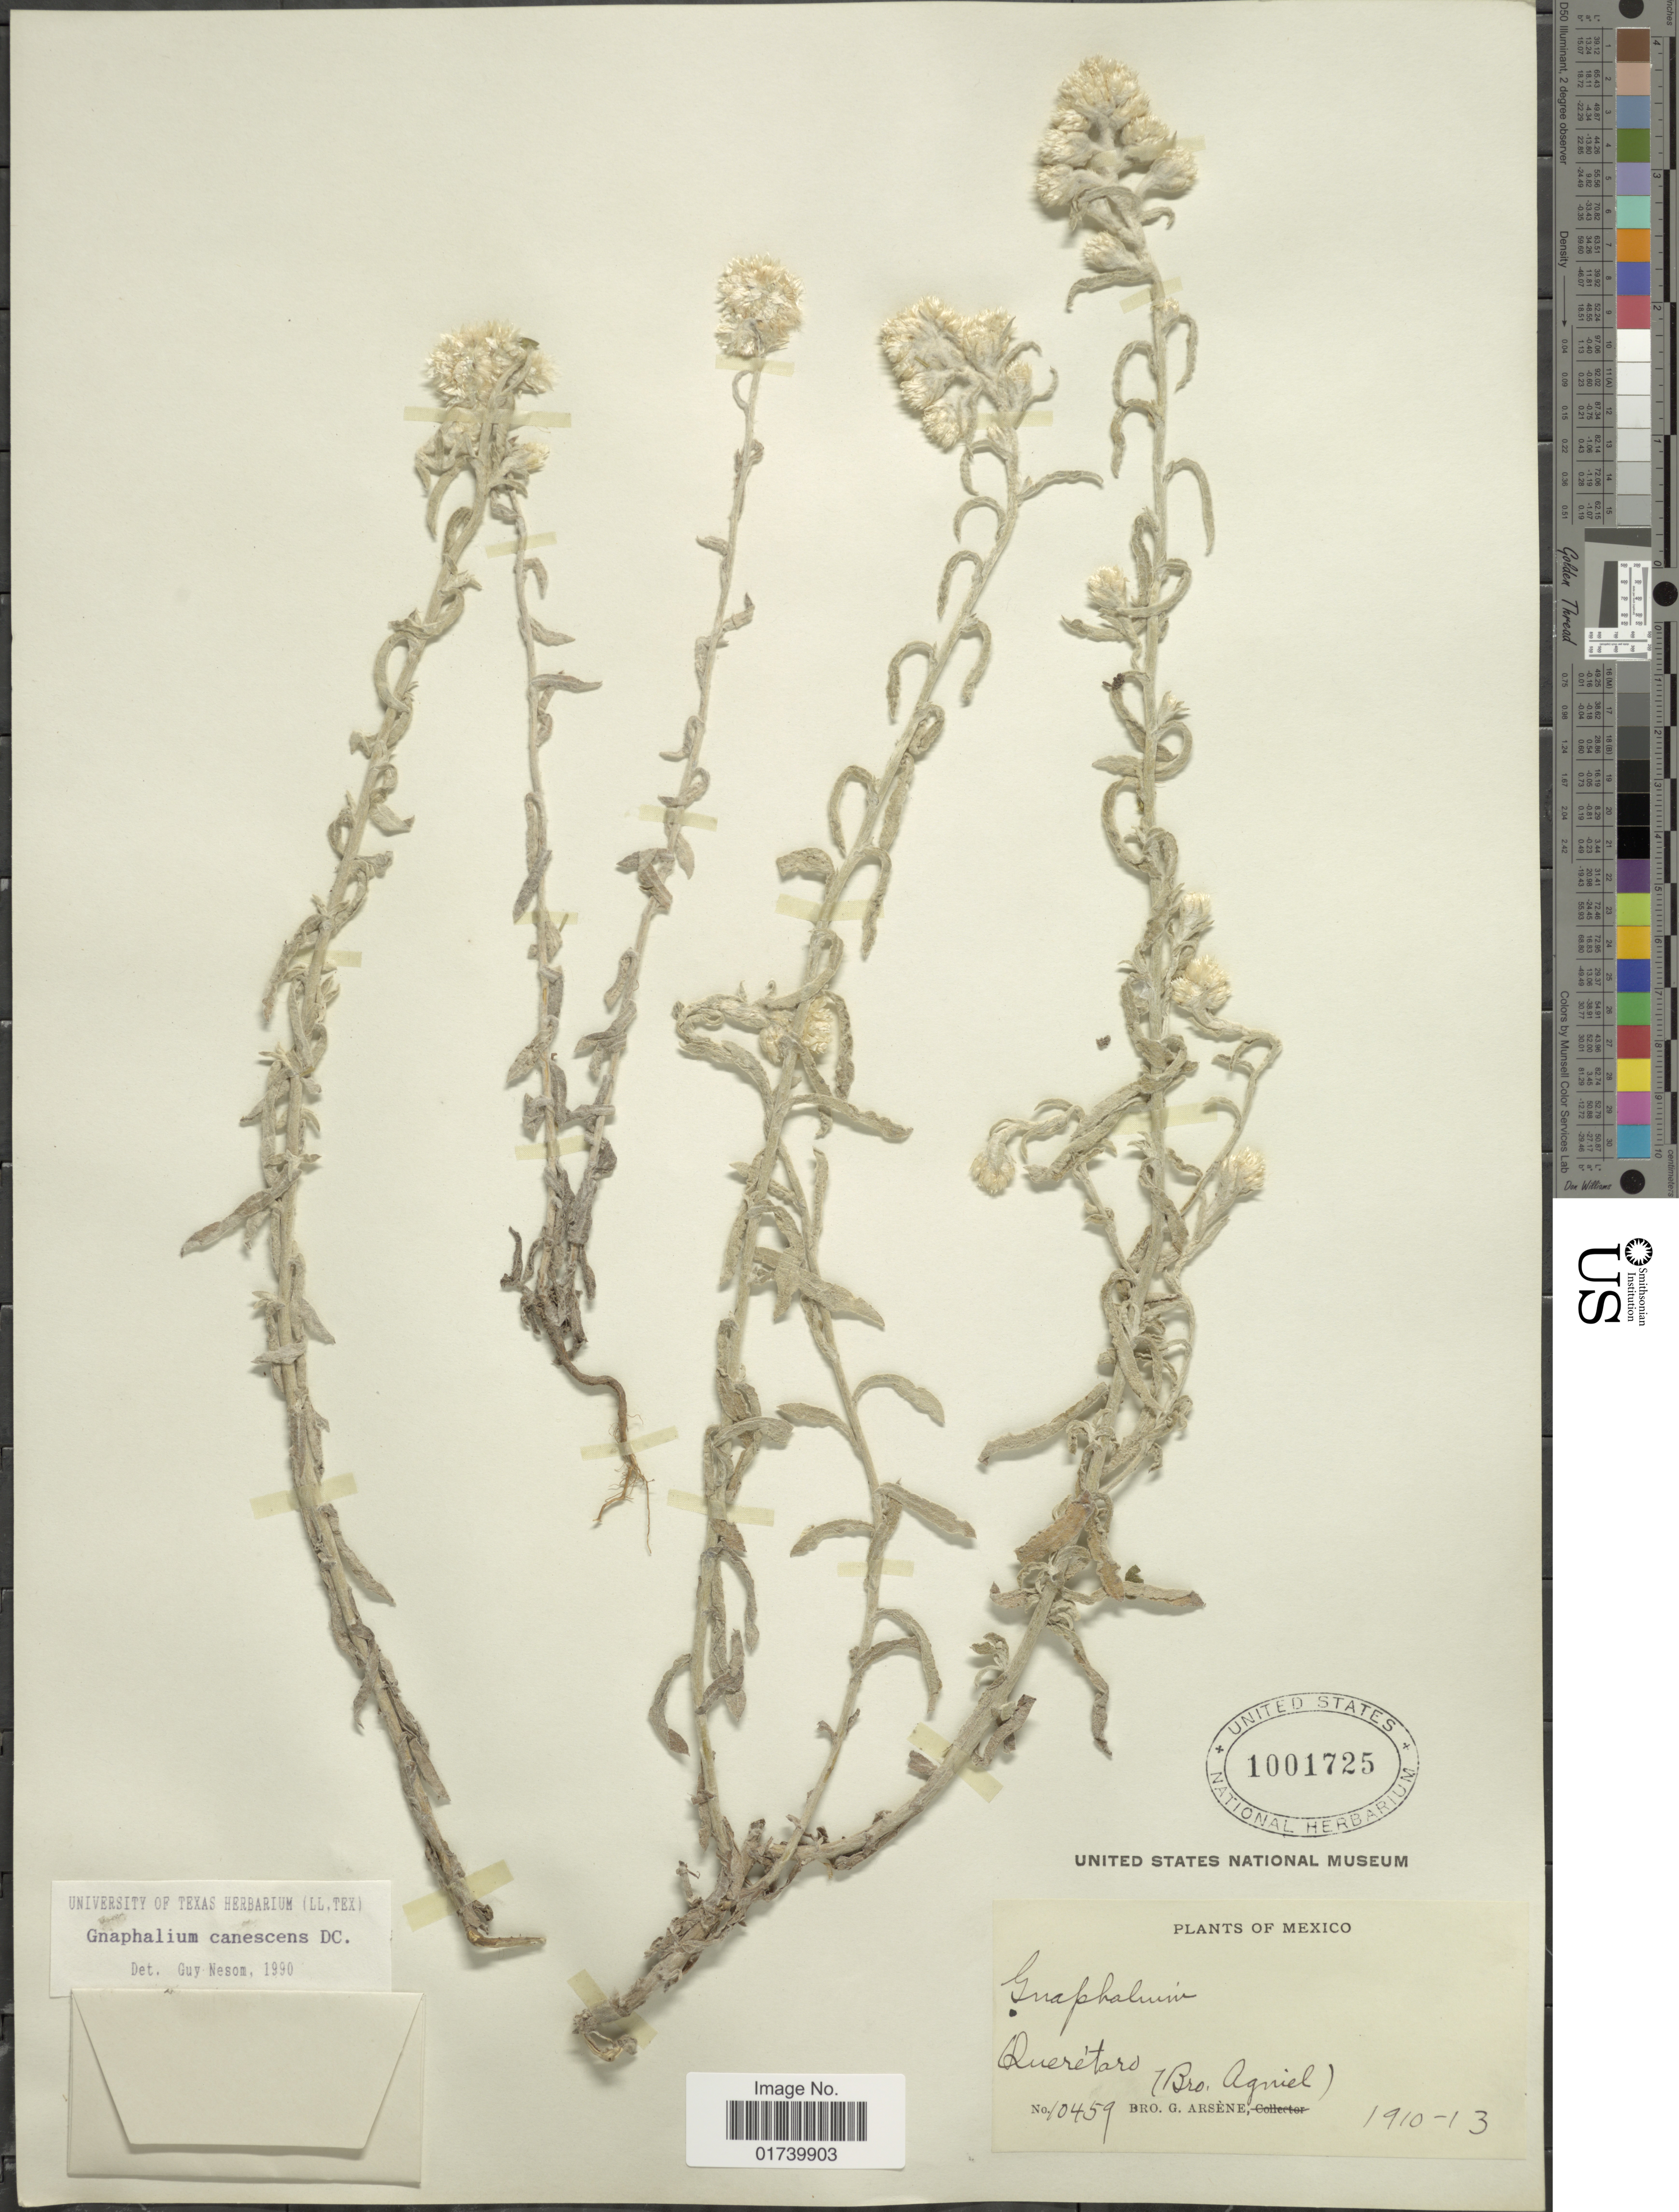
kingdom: Plantae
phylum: Tracheophyta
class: Magnoliopsida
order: Asterales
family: Asteraceae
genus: Pseudognaphalium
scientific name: Pseudognaphalium canescens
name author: (DC.) Anderb.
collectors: Bro. G. Arsène & Bro. Agniel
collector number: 10459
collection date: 1910/1913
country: Mexico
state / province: Querétaro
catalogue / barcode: US 1001725